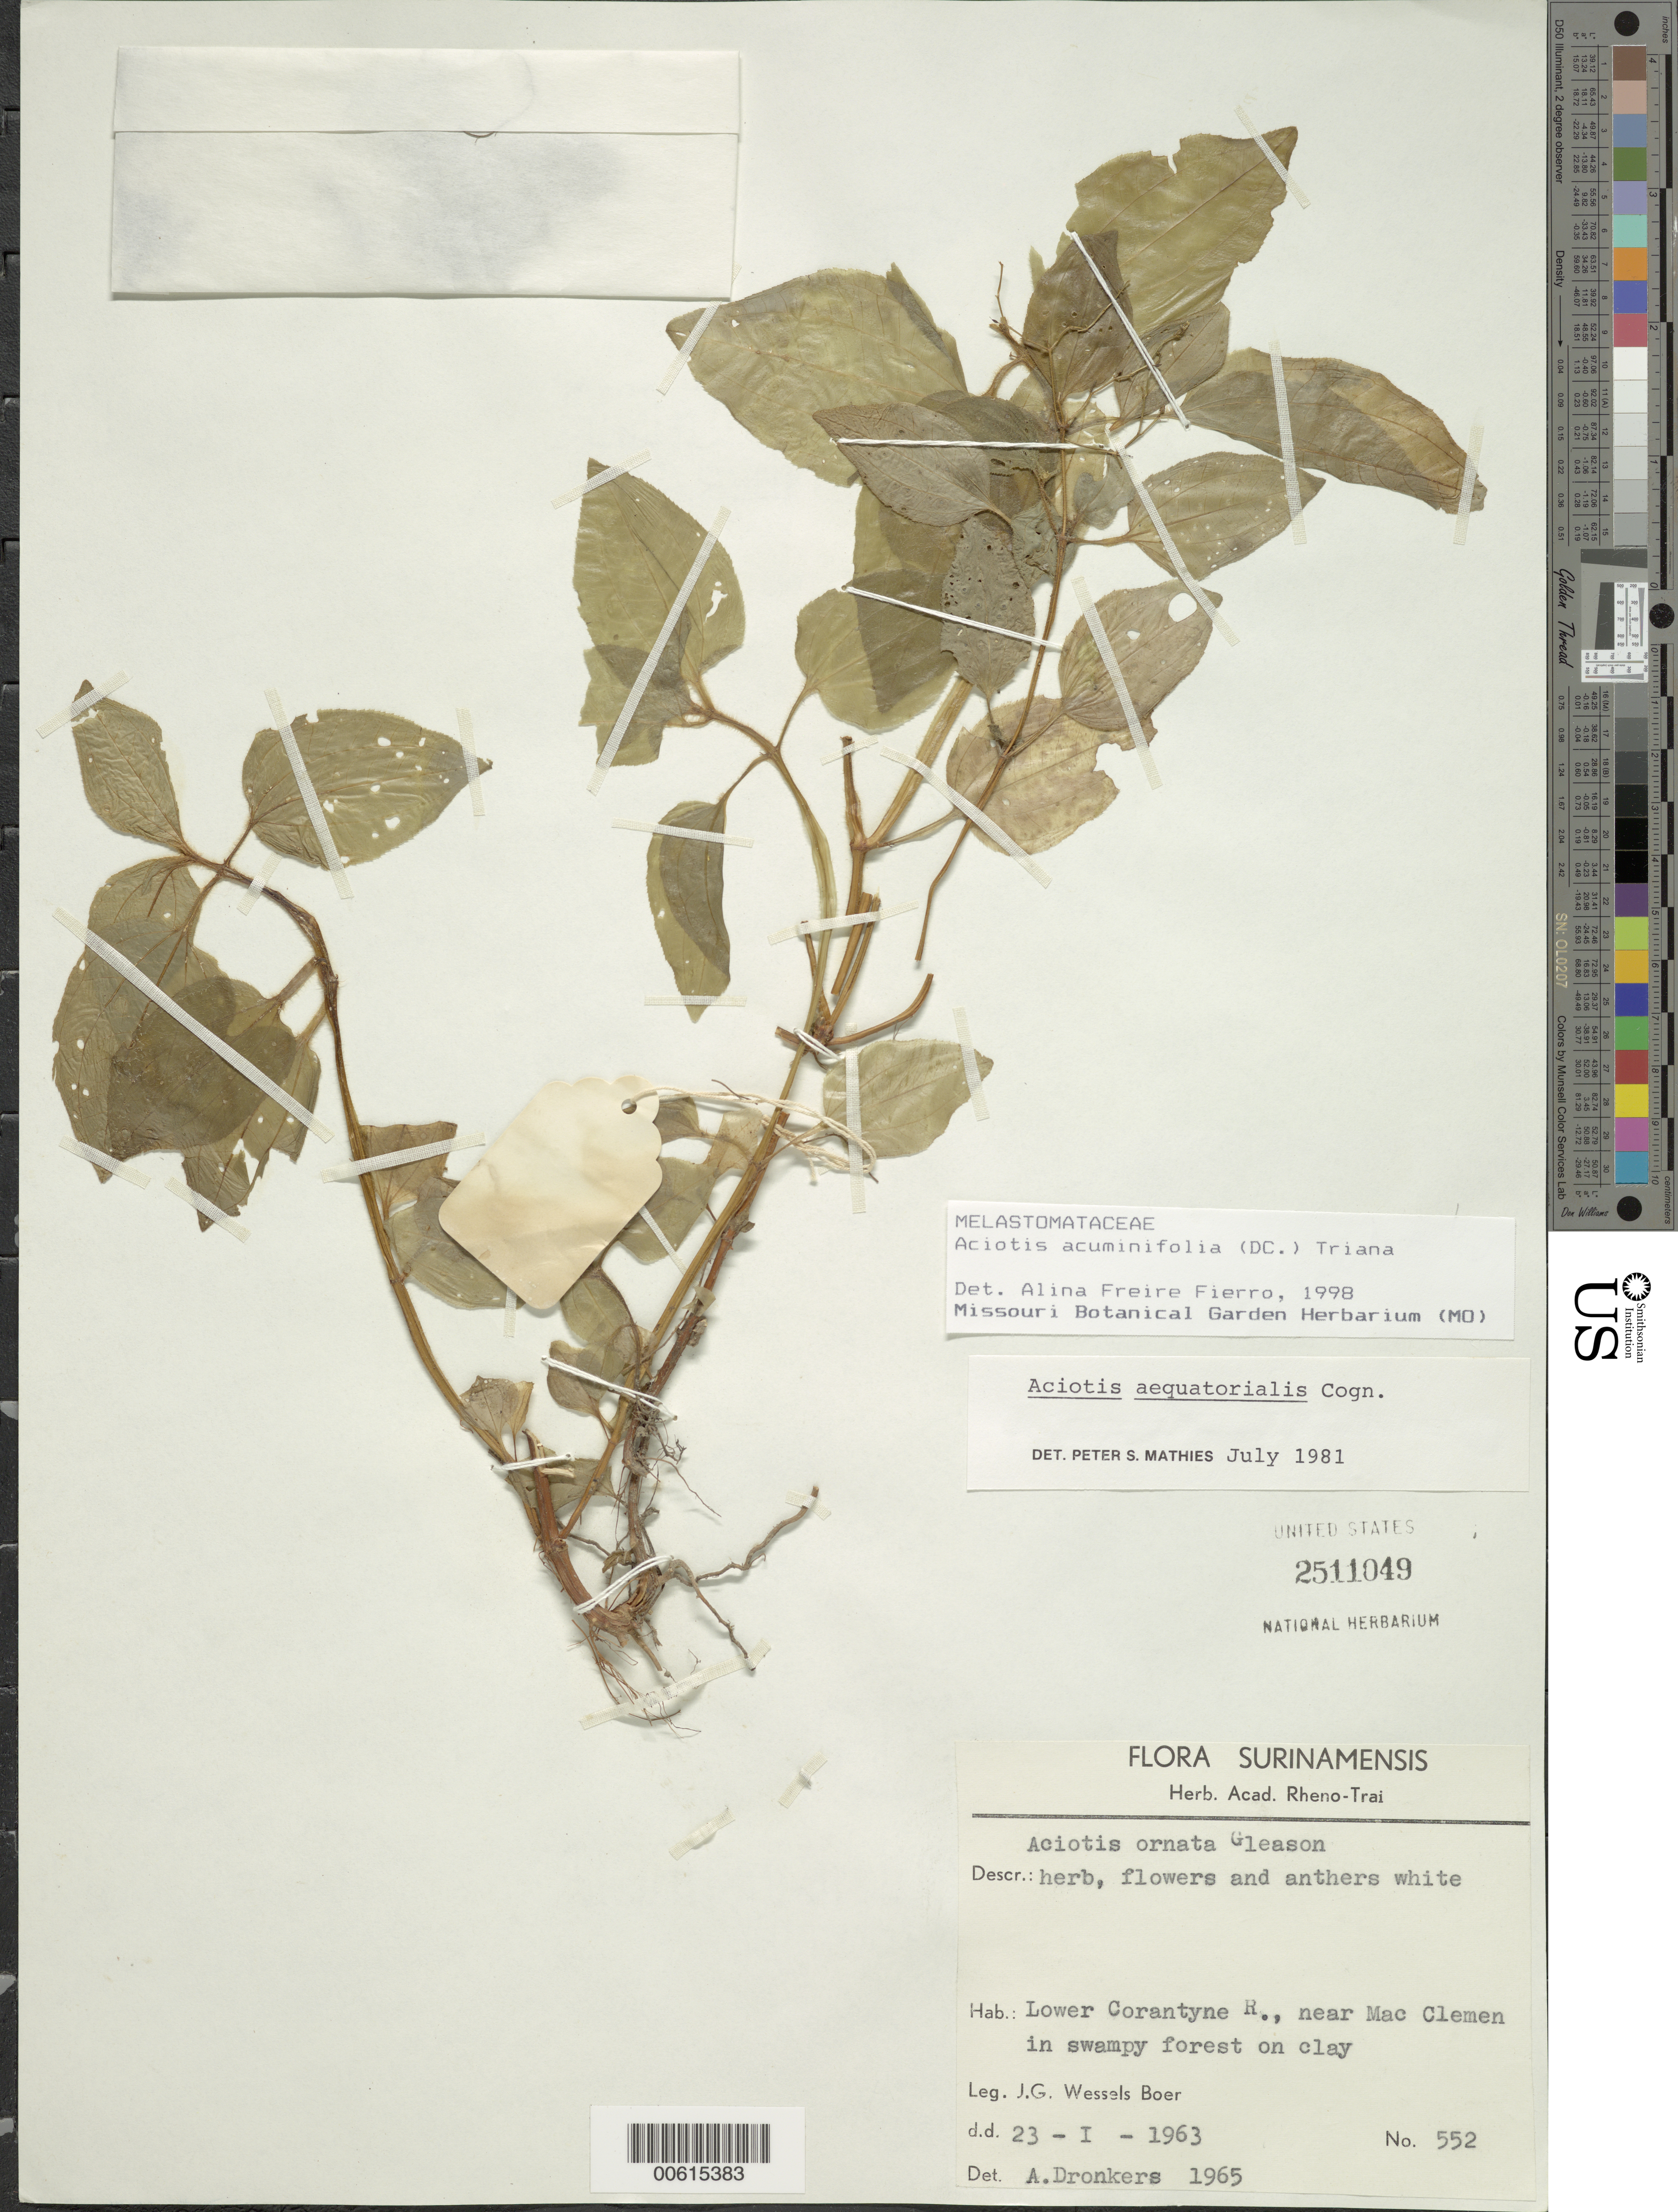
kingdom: Plantae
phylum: Tracheophyta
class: Magnoliopsida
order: Myrtales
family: Melastomataceae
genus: Aciotis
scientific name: Aciotis acuminifolia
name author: (Mart. ex DC.) Triana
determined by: Freire-Fierro, A.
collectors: J. G. Wessels Boer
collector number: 552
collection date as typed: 23-Jan-63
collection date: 1963-01-23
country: Suriname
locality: Courantyne R., near LBB forestry post MacClemen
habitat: Swampy forest on clay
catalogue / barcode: US 2511049